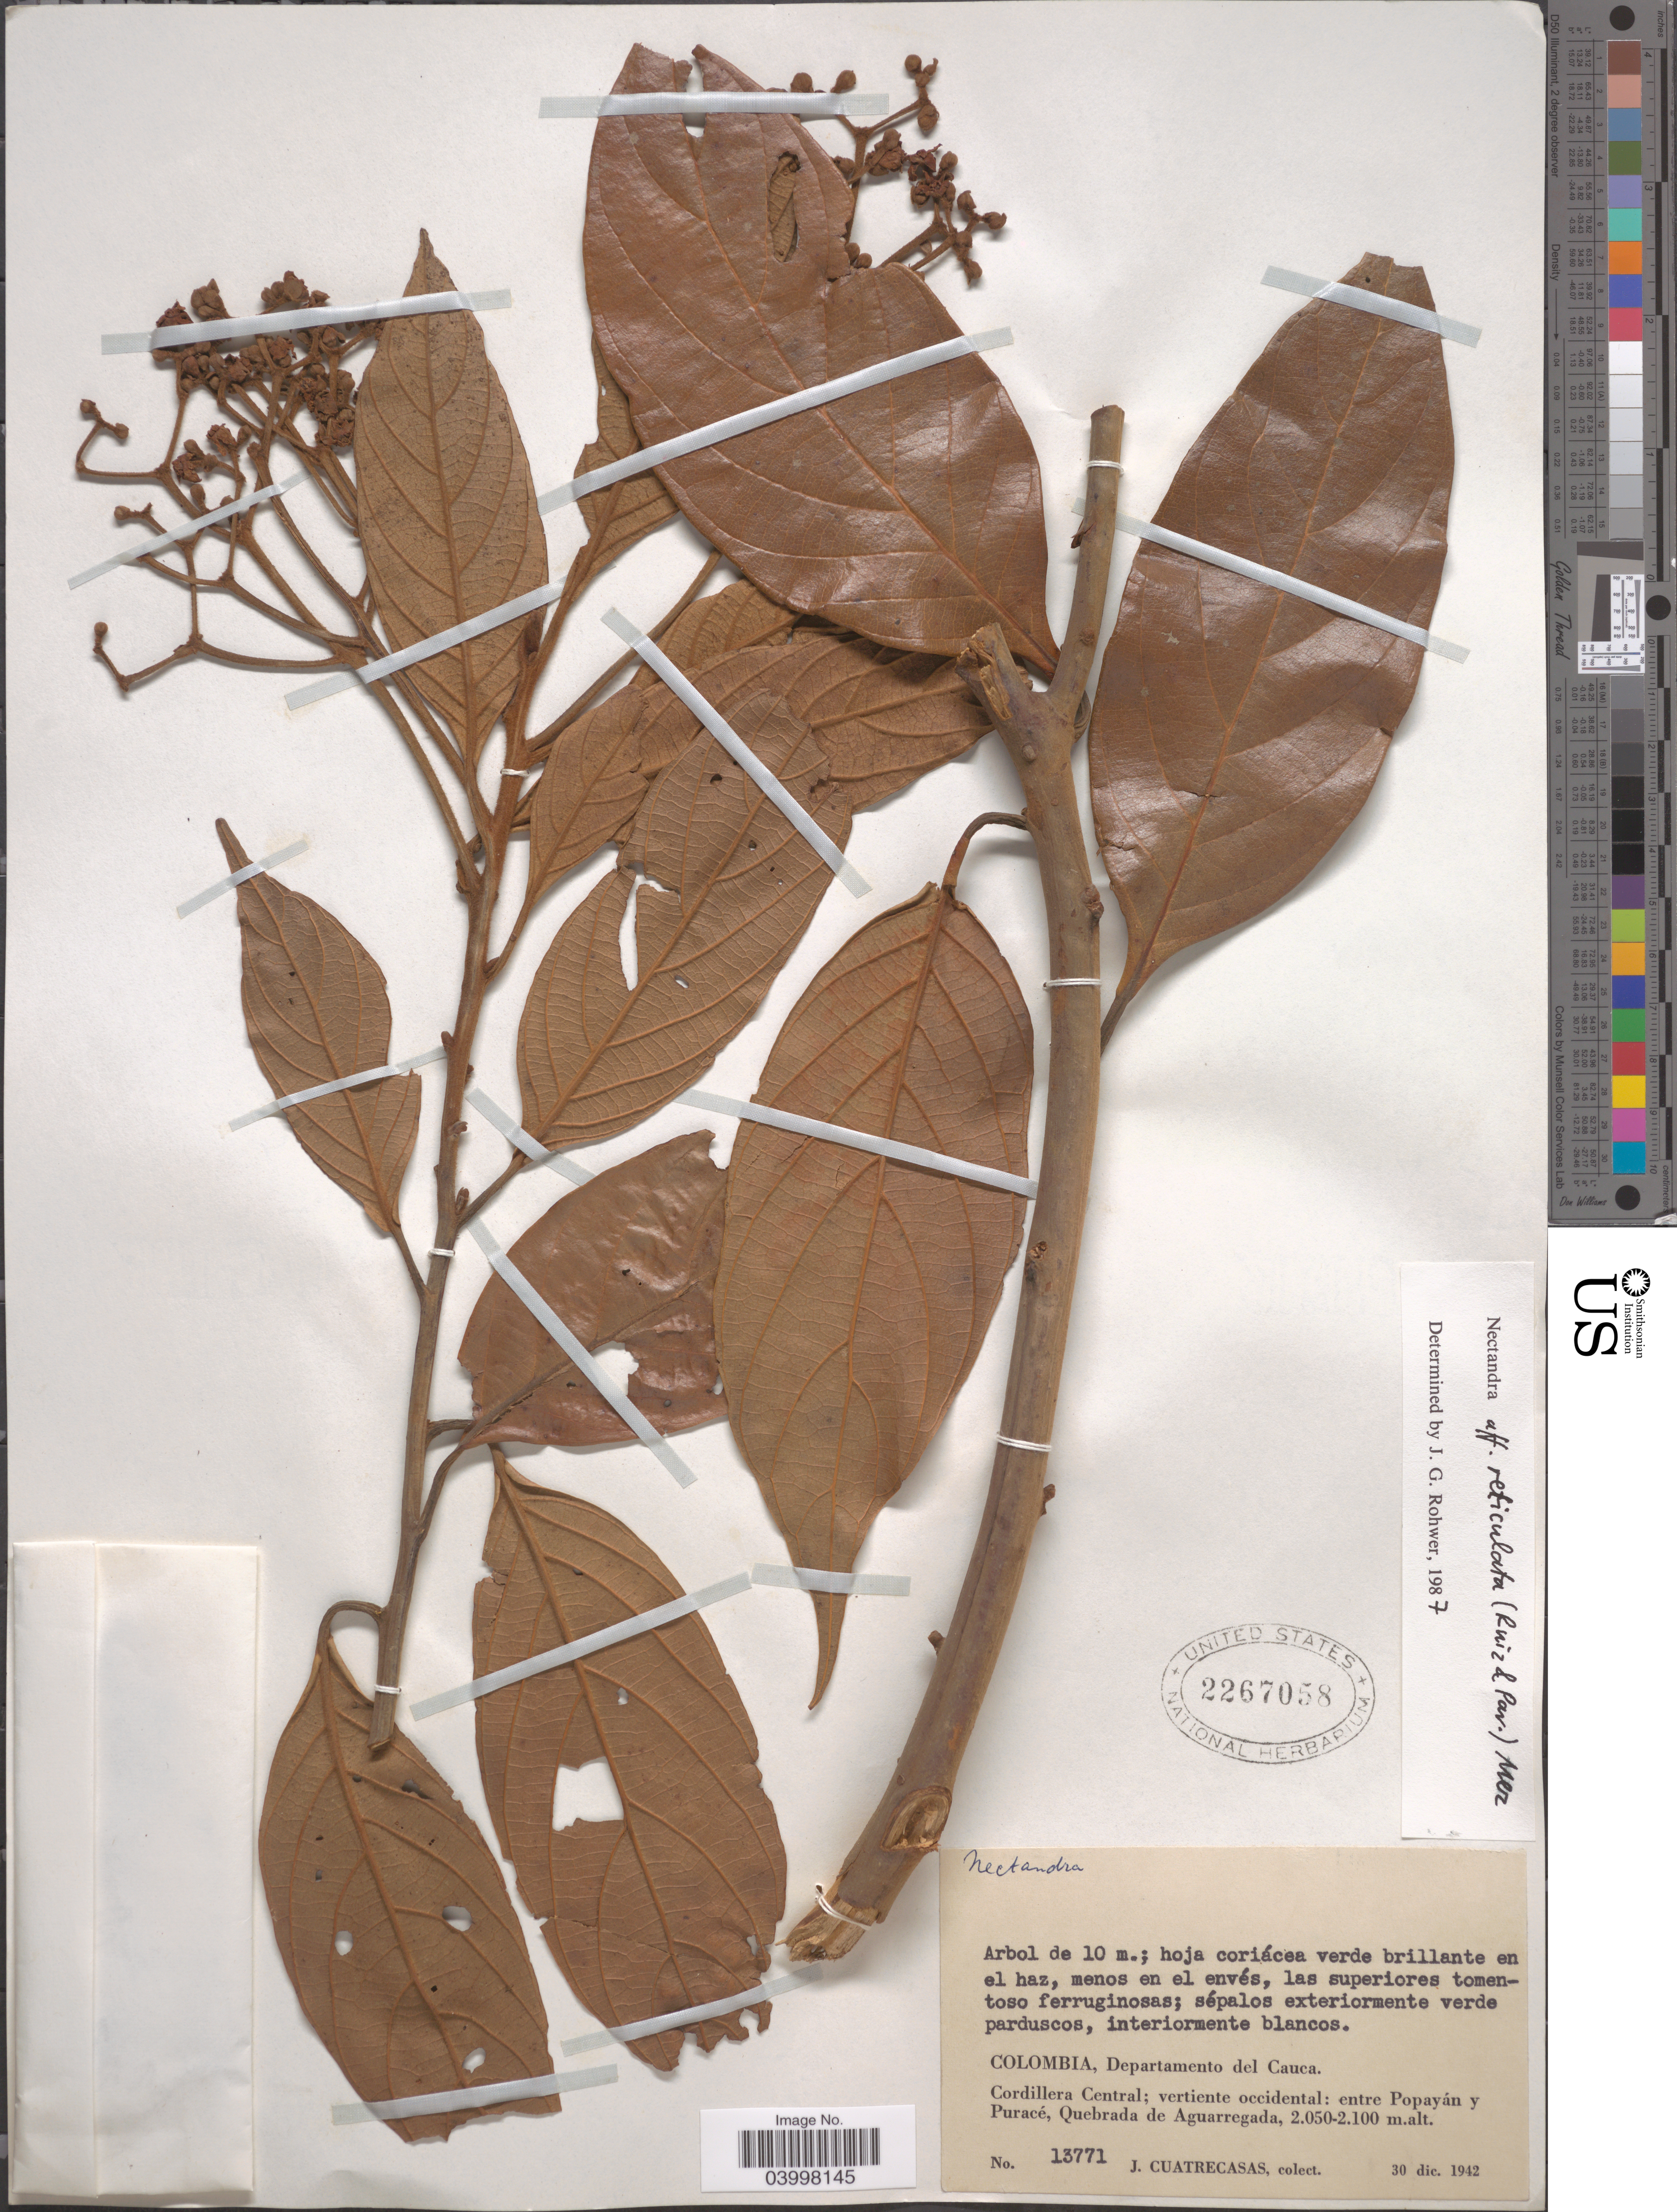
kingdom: Plantae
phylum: Tracheophyta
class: Magnoliopsida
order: Laurales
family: Lauraceae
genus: Nectandra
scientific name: Nectandra reticulata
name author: (Ruiz & Pav.) Mez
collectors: J. Cuatrecasas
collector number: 13771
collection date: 1942-12-30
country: Colombia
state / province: Cauca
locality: Departamento del Cauca. Cordillera Central; vertiente occidental: entre Popayán y Puracé, Quebrada de Aguarregada.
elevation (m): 2050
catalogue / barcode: US 2267058